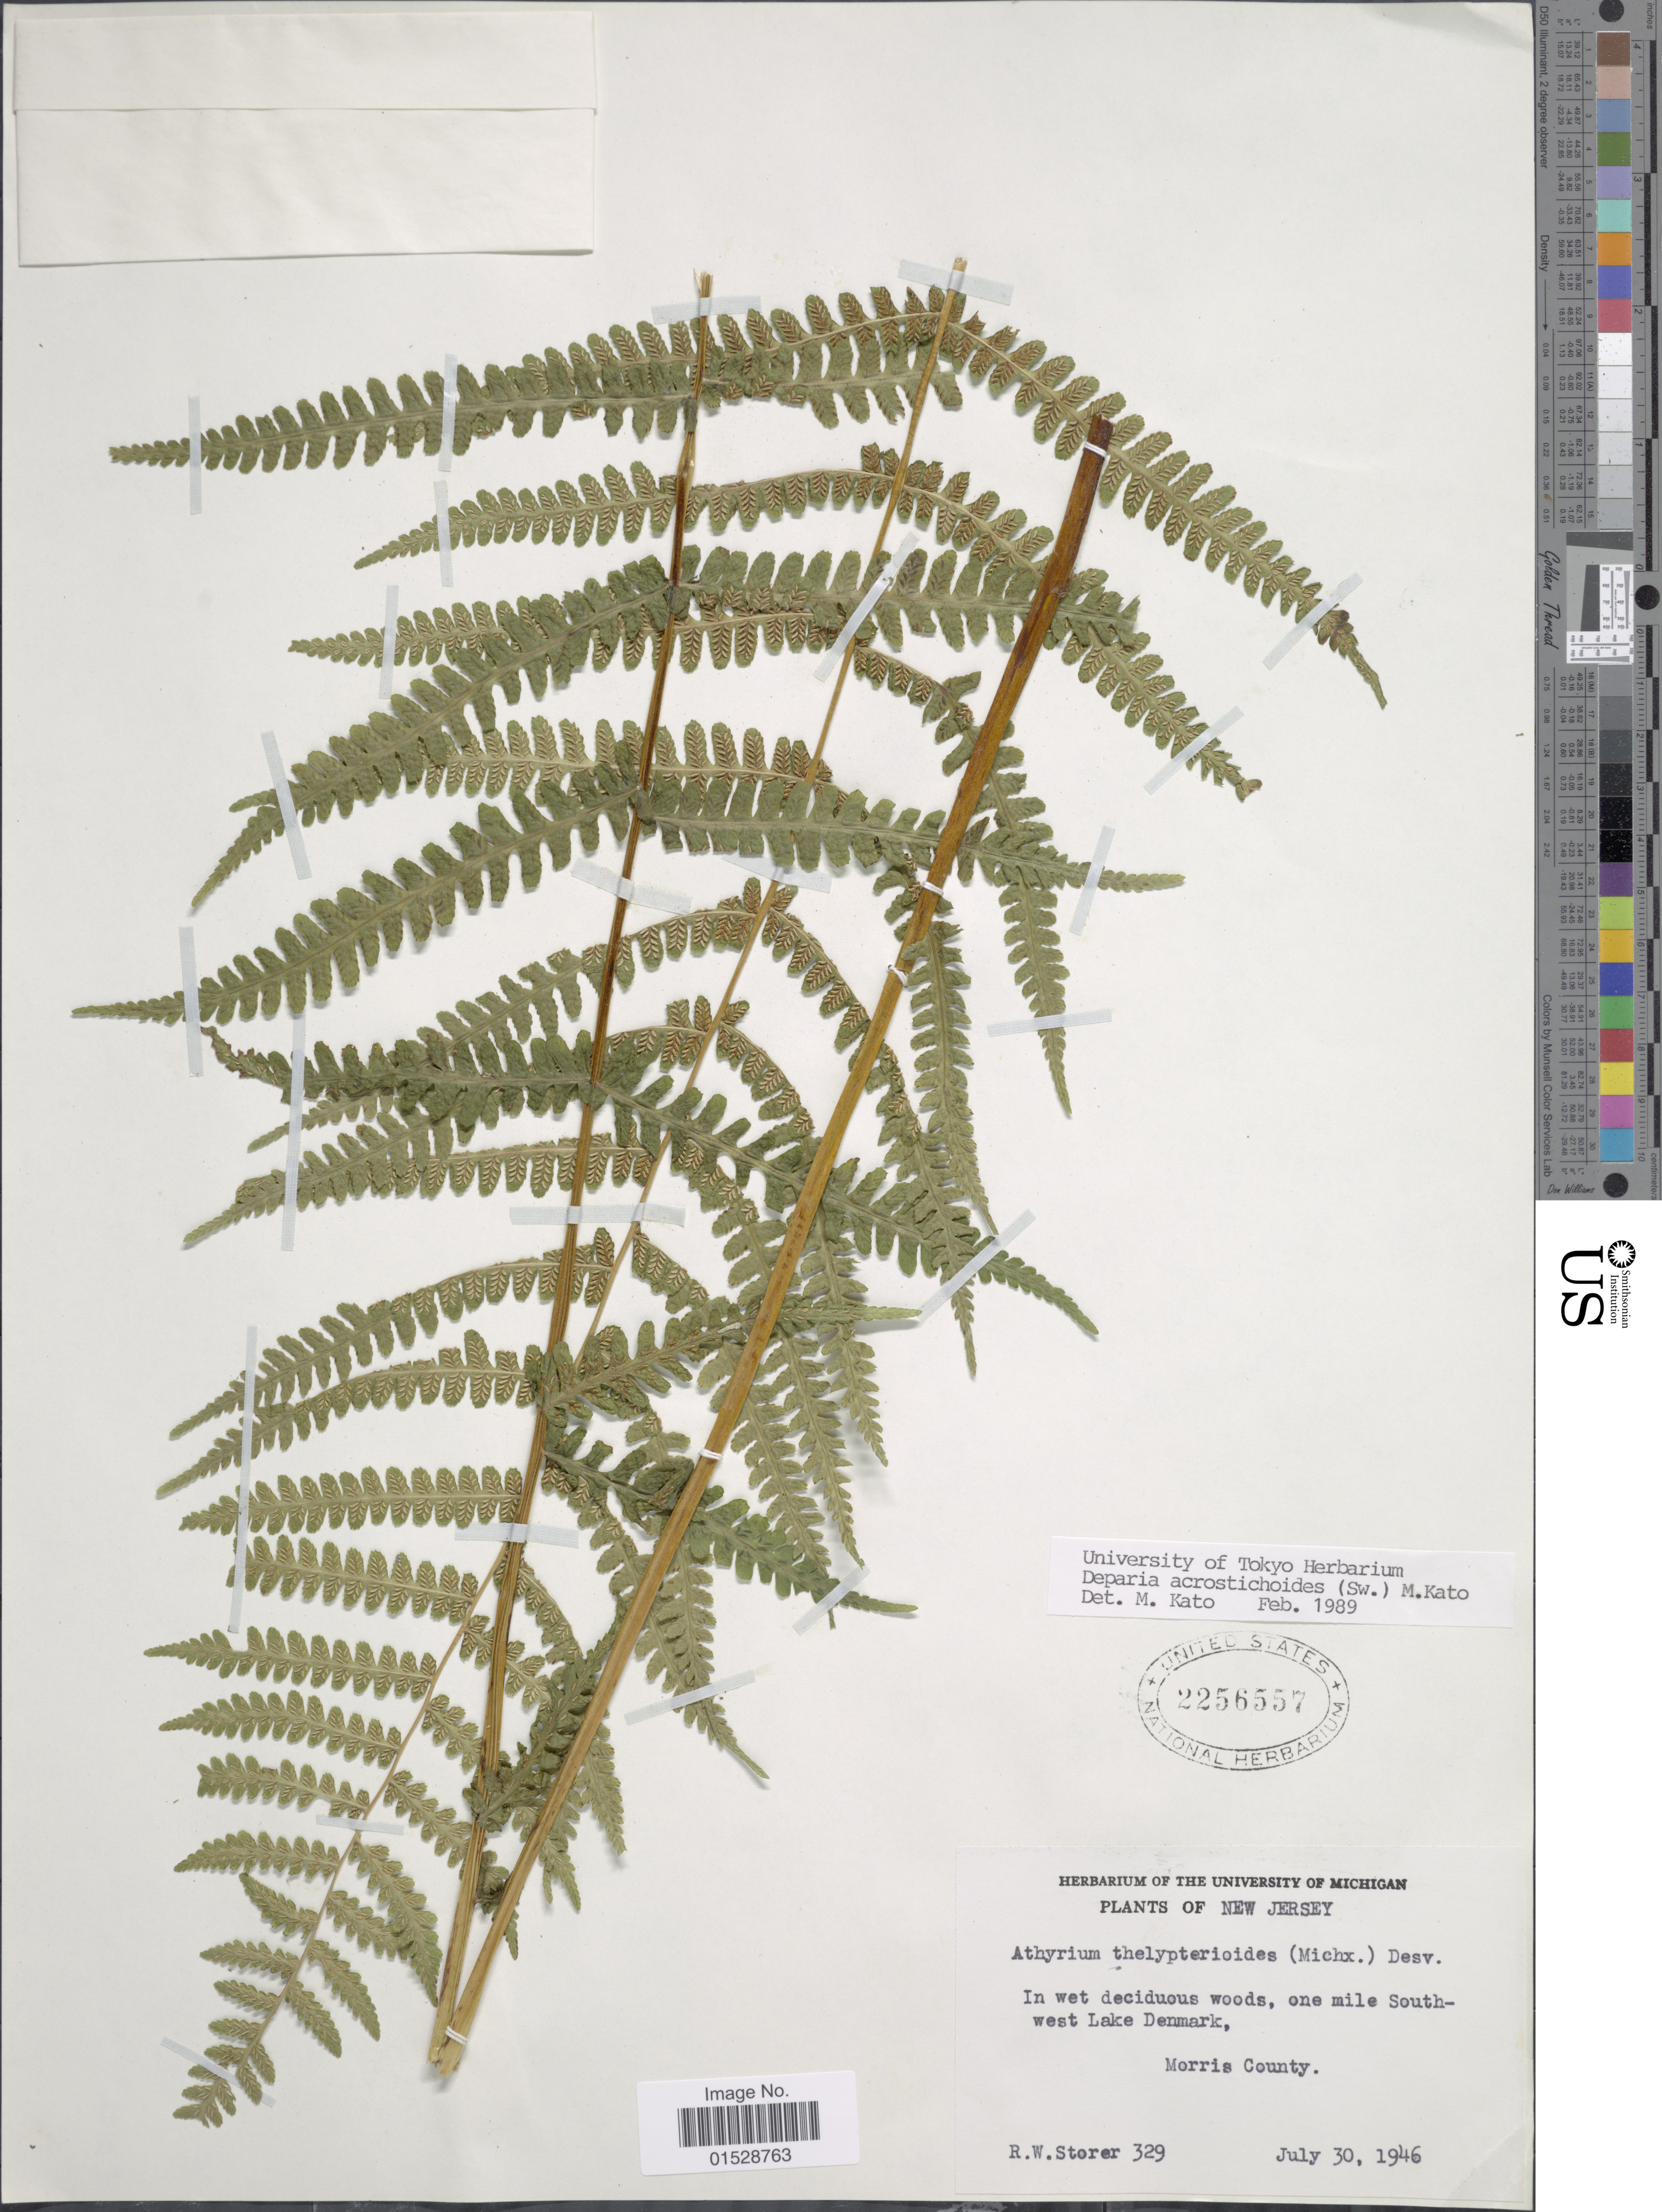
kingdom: Plantae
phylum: Tracheophyta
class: Polypodiopsida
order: Polypodiales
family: Athyriaceae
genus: Deparia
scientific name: Deparia acrostichoides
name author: (Sw.) M. Kato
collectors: R. Storer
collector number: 329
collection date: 1946-07-30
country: United States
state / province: New Jersey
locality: In wet deciduous woods, one mile South-west Lake Denmarks, Morris County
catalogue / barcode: US 2256557